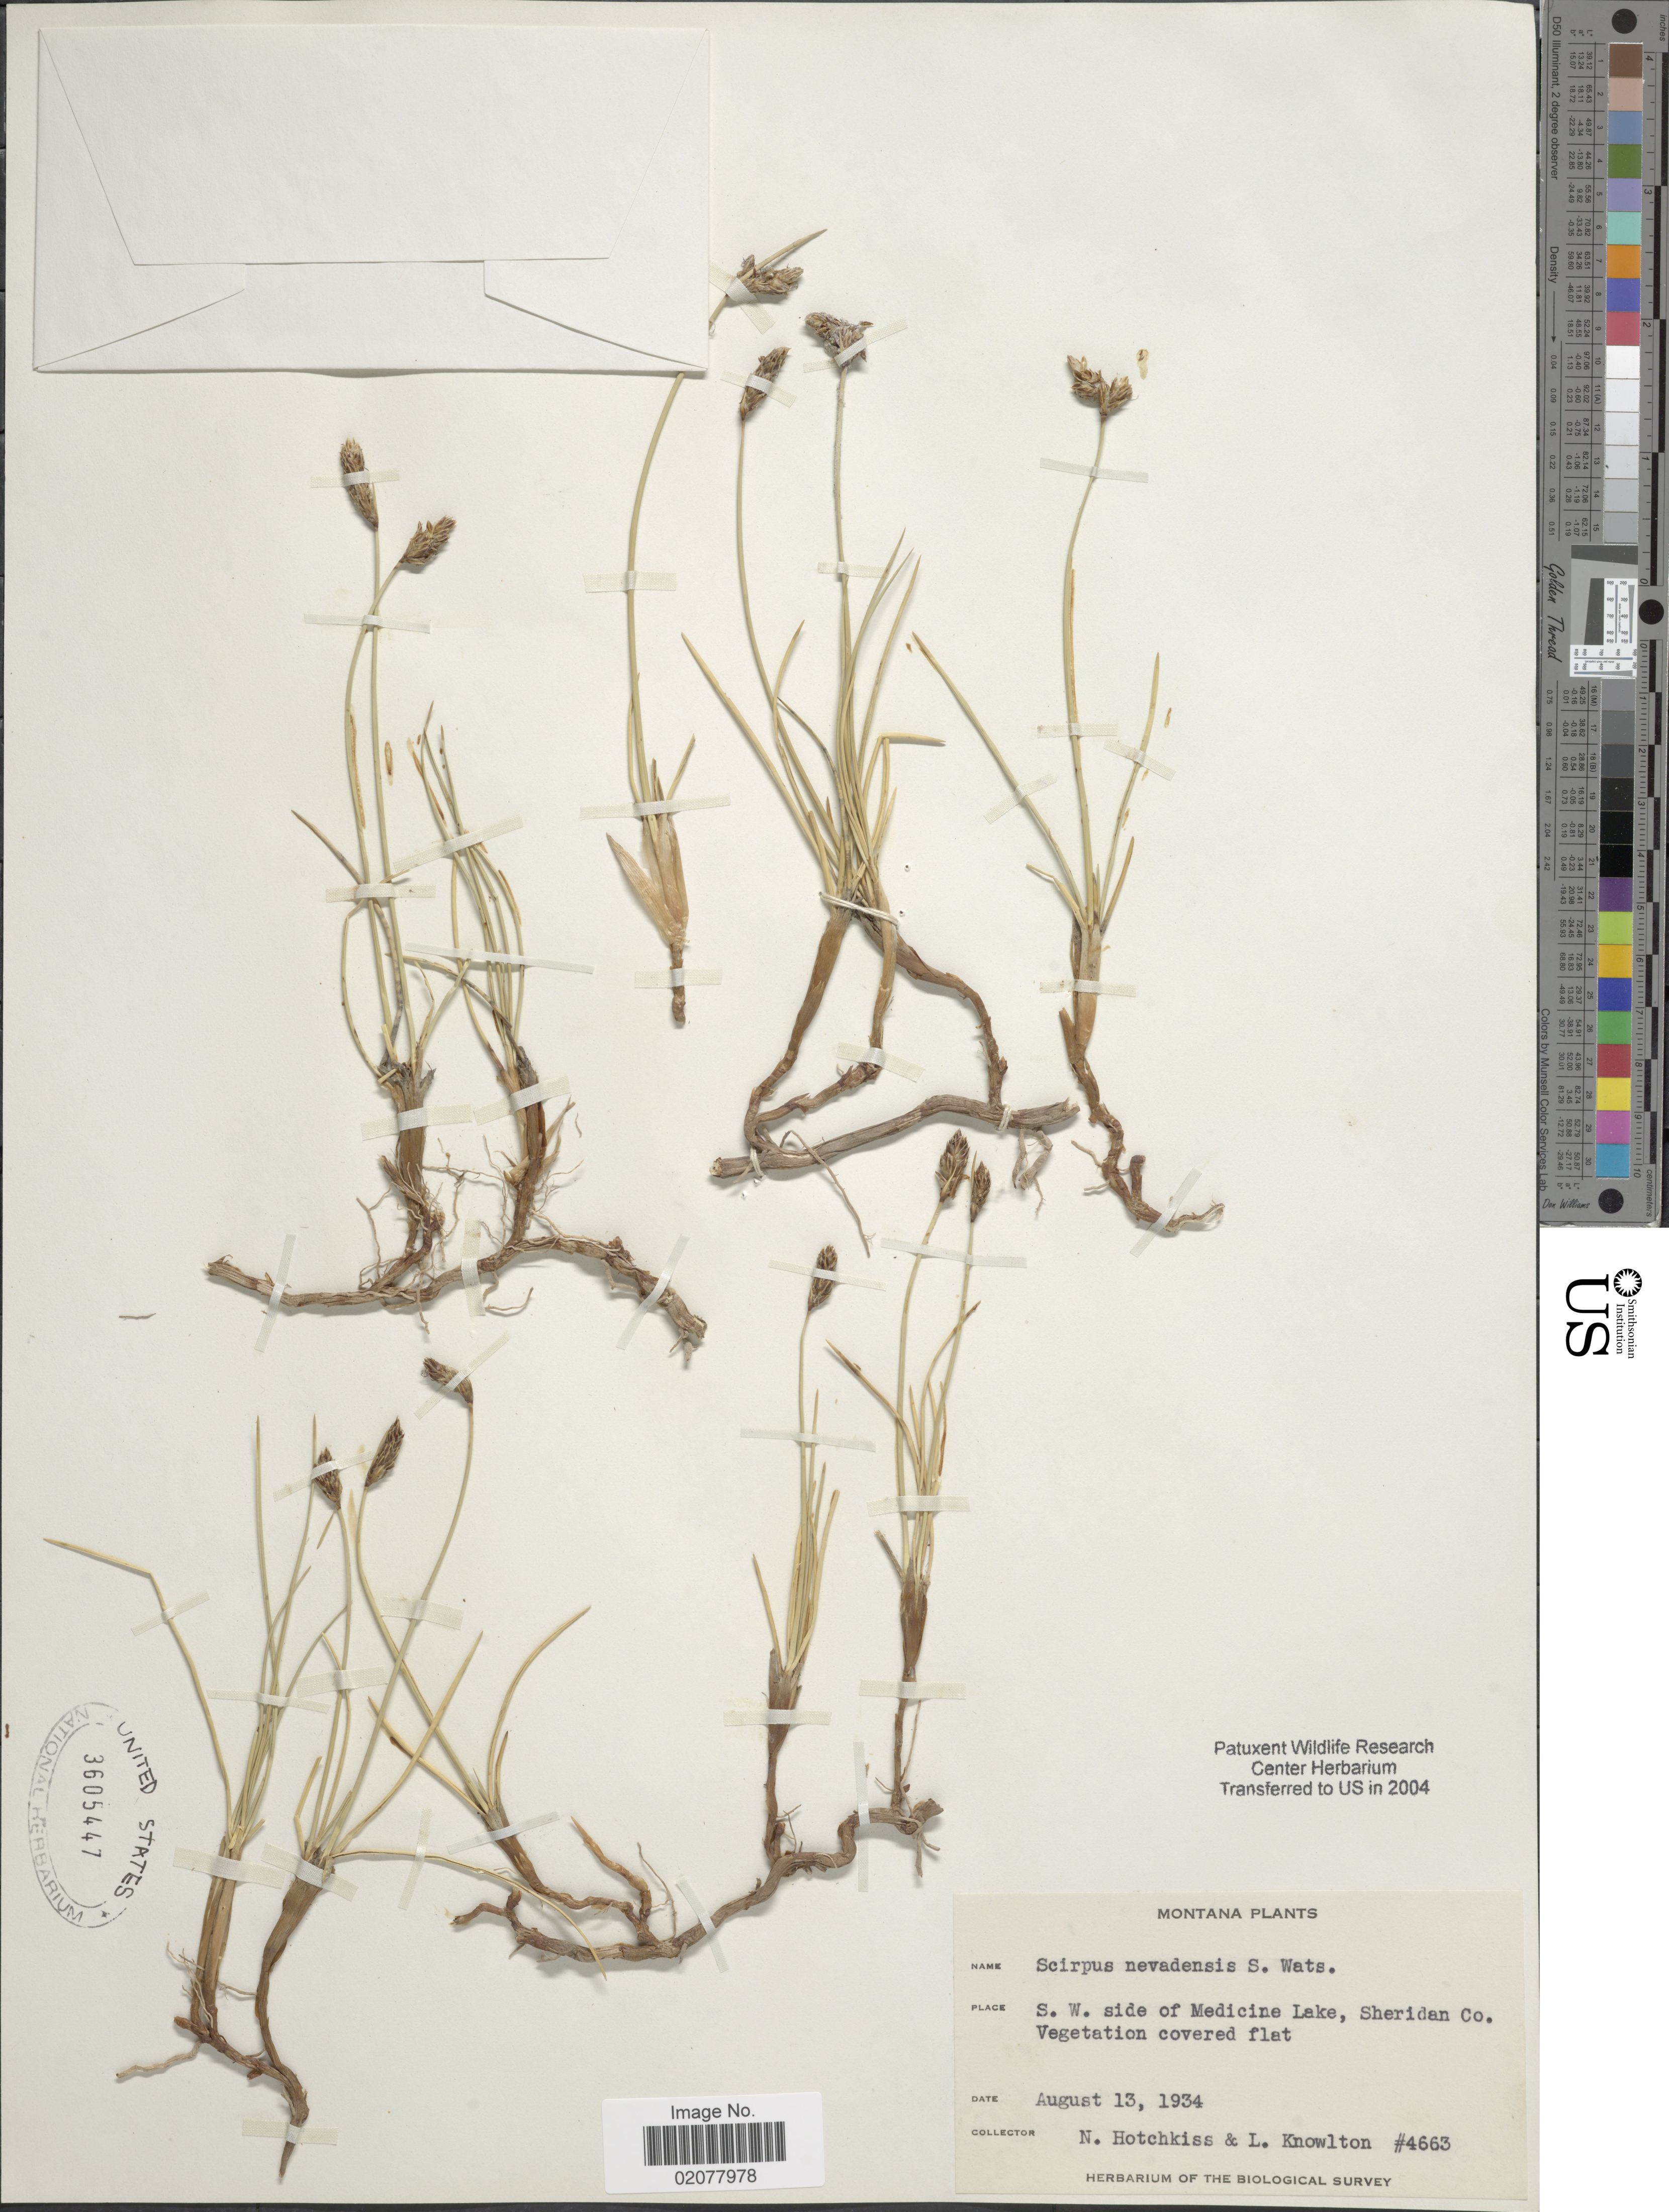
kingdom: Plantae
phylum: Tracheophyta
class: Liliopsida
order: Poales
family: Cyperaceae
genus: Amphiscirpus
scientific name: Amphiscirpus nevadensis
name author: (S. Watson) Oteng-Yeb.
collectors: N. Hotchkiss & L. Knowlton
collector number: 4663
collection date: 1934-08-13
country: United States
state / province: Montana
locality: S.W. side of Medicine Lake, Sheridan Co.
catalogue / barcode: US 3605447